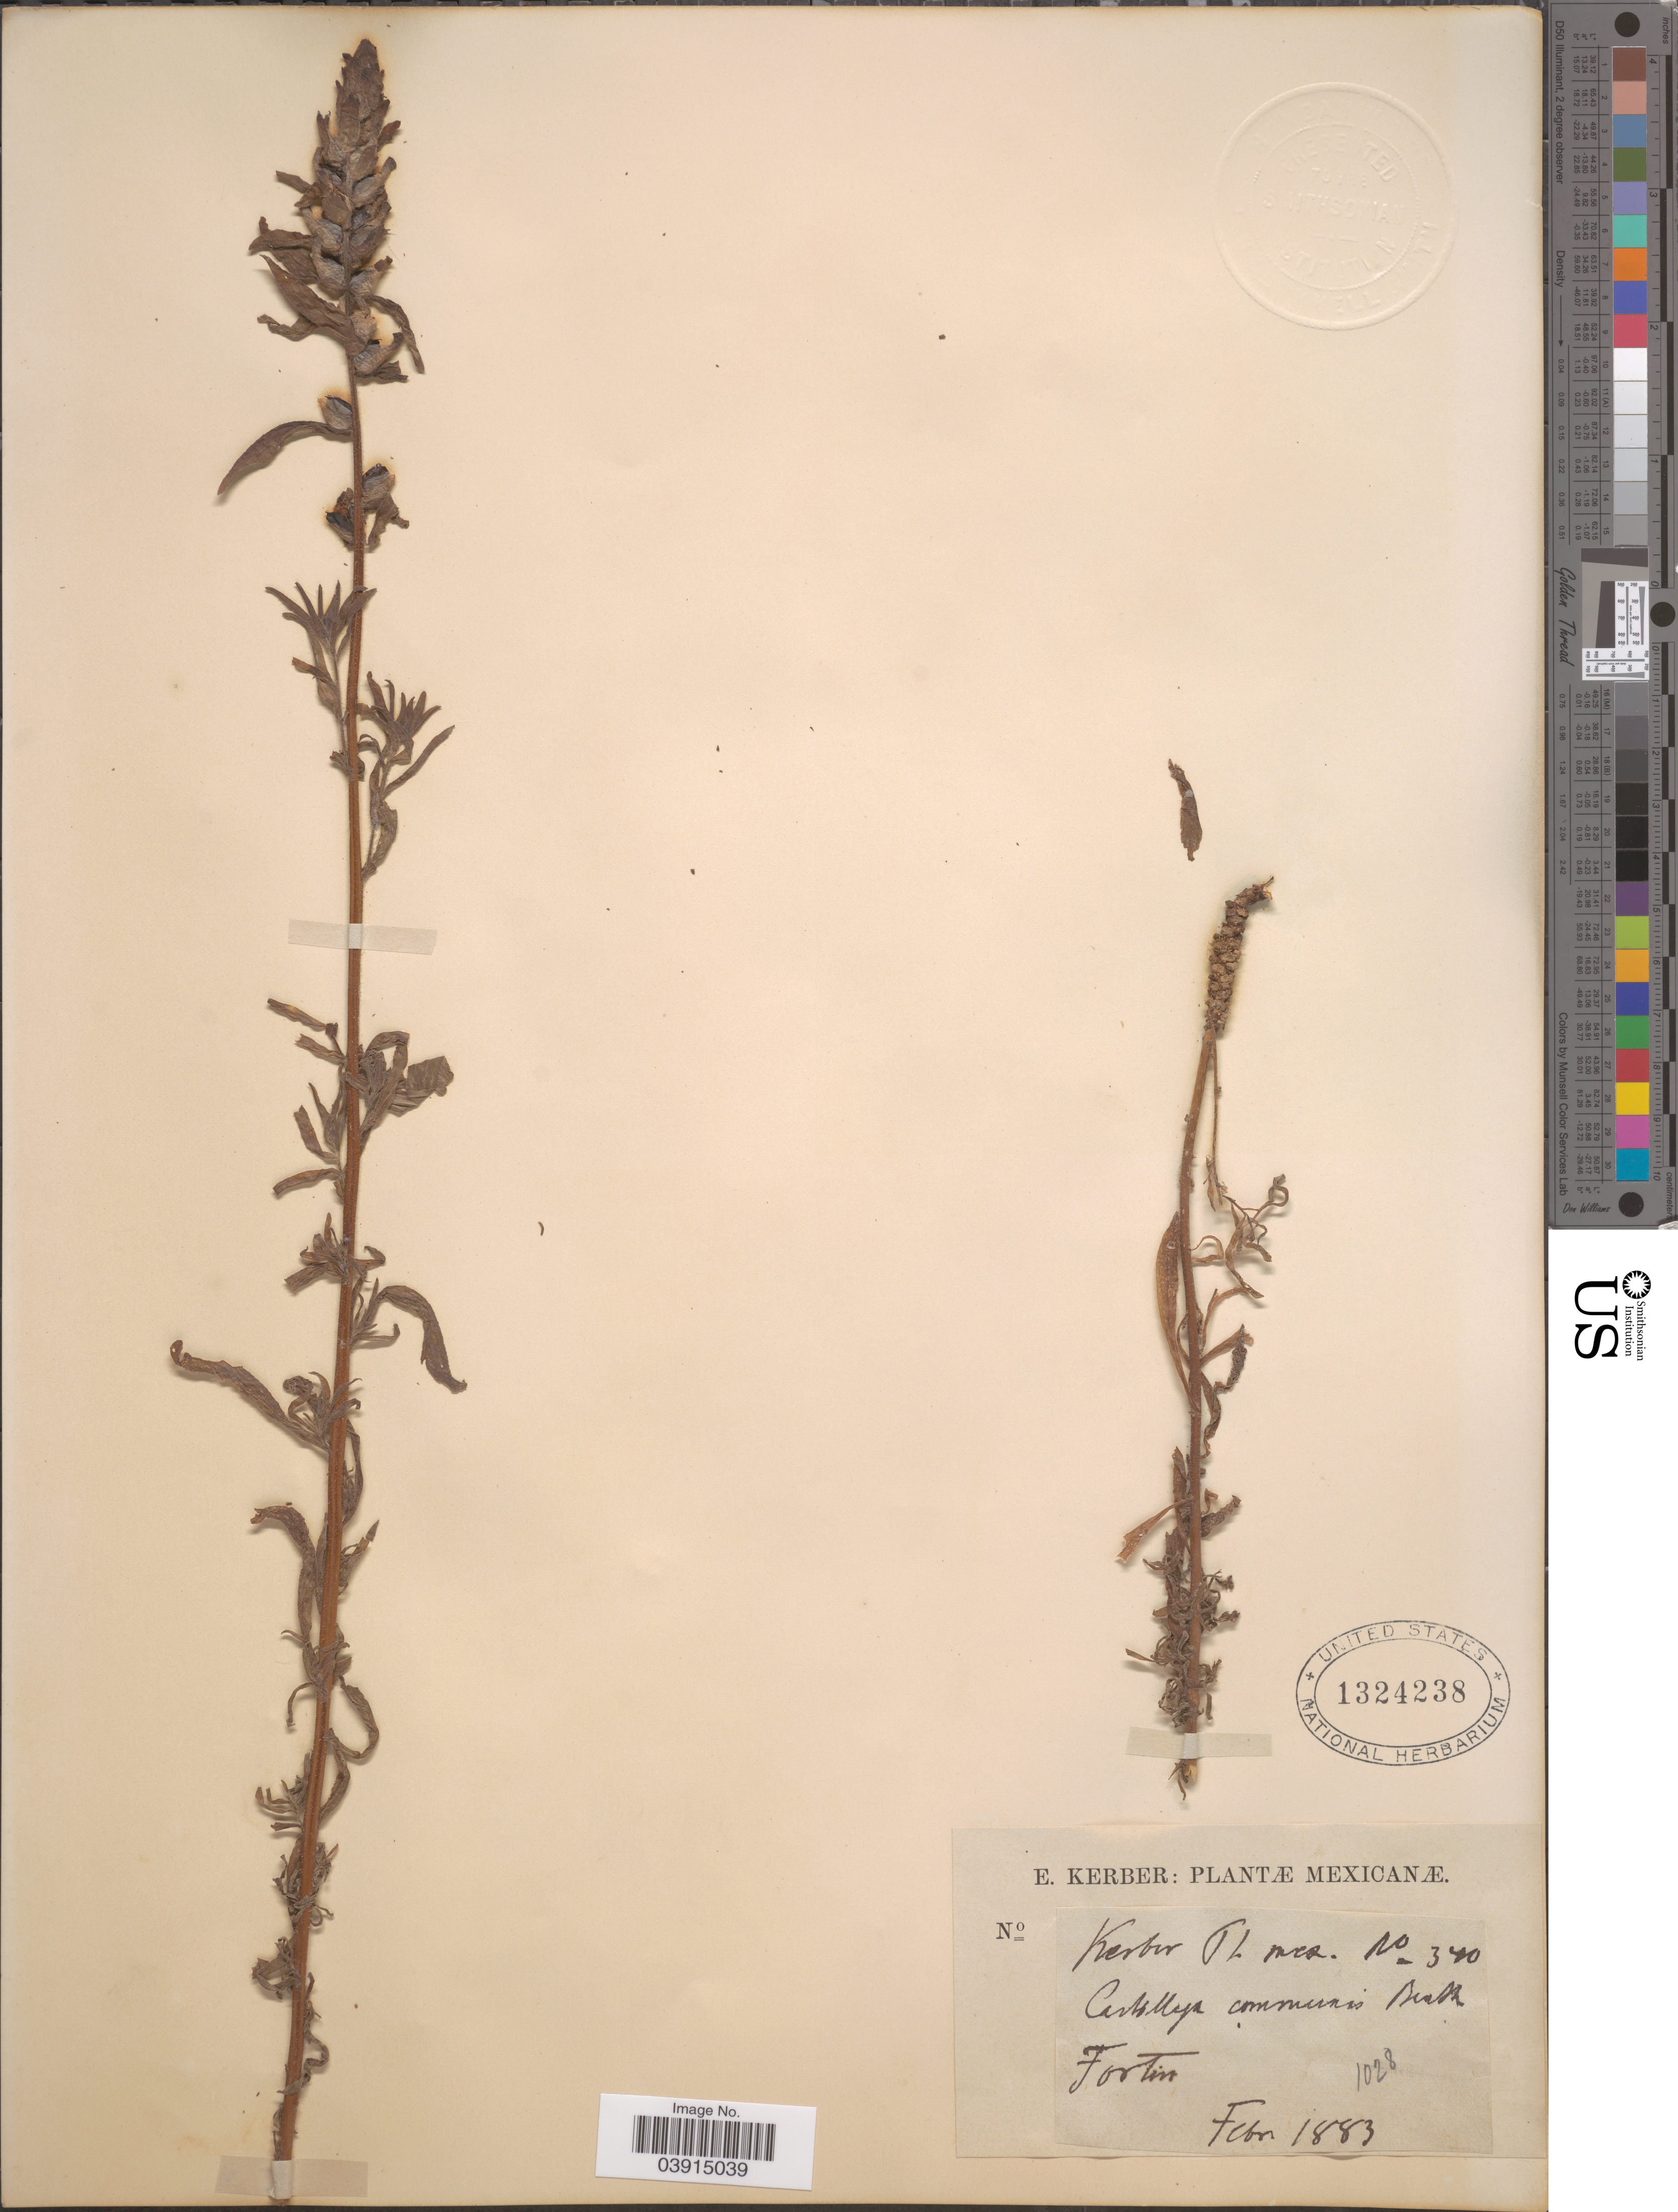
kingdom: Plantae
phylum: Tracheophyta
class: Magnoliopsida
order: Lamiales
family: Orobanchaceae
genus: Castilleja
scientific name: Castilleja arvensis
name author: Schltdl. & Cham.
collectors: E. Kerber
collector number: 340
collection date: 1883-02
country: Mexico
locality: Fortin.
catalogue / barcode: US 1324238